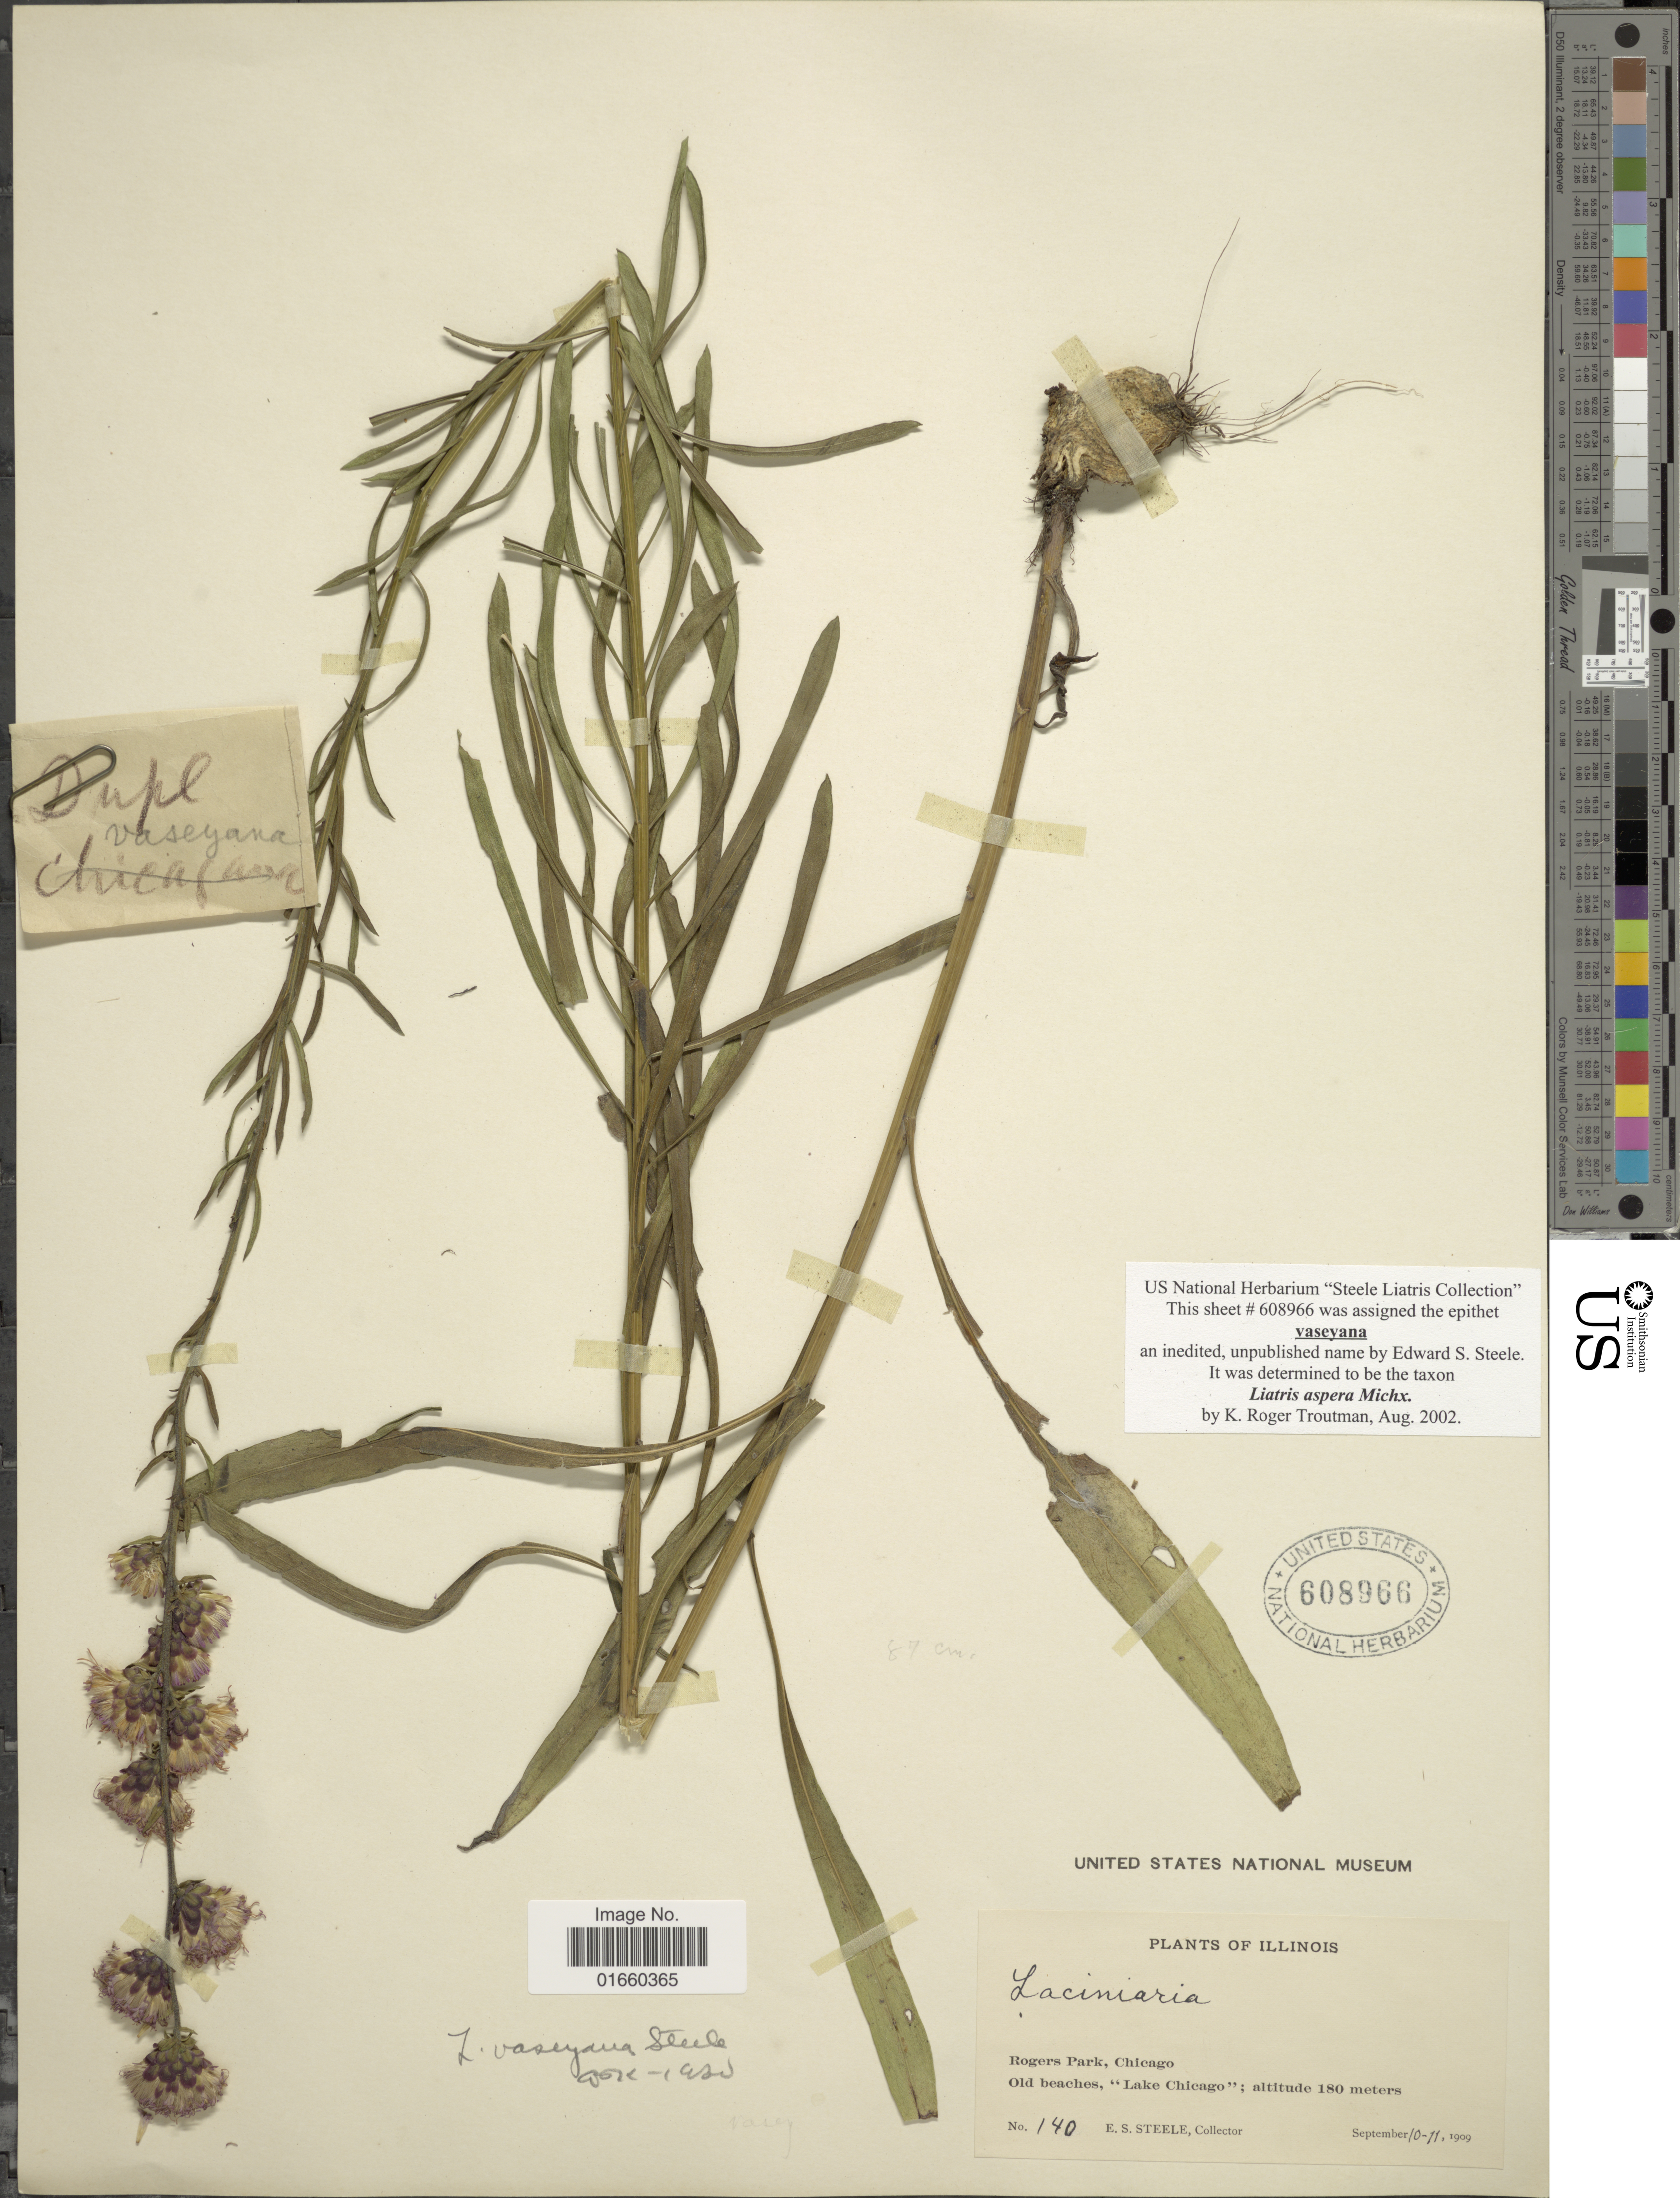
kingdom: Plantae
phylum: Tracheophyta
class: Magnoliopsida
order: Asterales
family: Asteraceae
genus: Liatris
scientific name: Liatris aspera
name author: Michx.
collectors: E. Steele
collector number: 140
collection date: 1909-09-10/1909-09-11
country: United States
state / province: Illinois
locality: Rogers Park, Chicago, Old beaches, "Lake Chicago"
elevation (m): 180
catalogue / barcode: US 608966